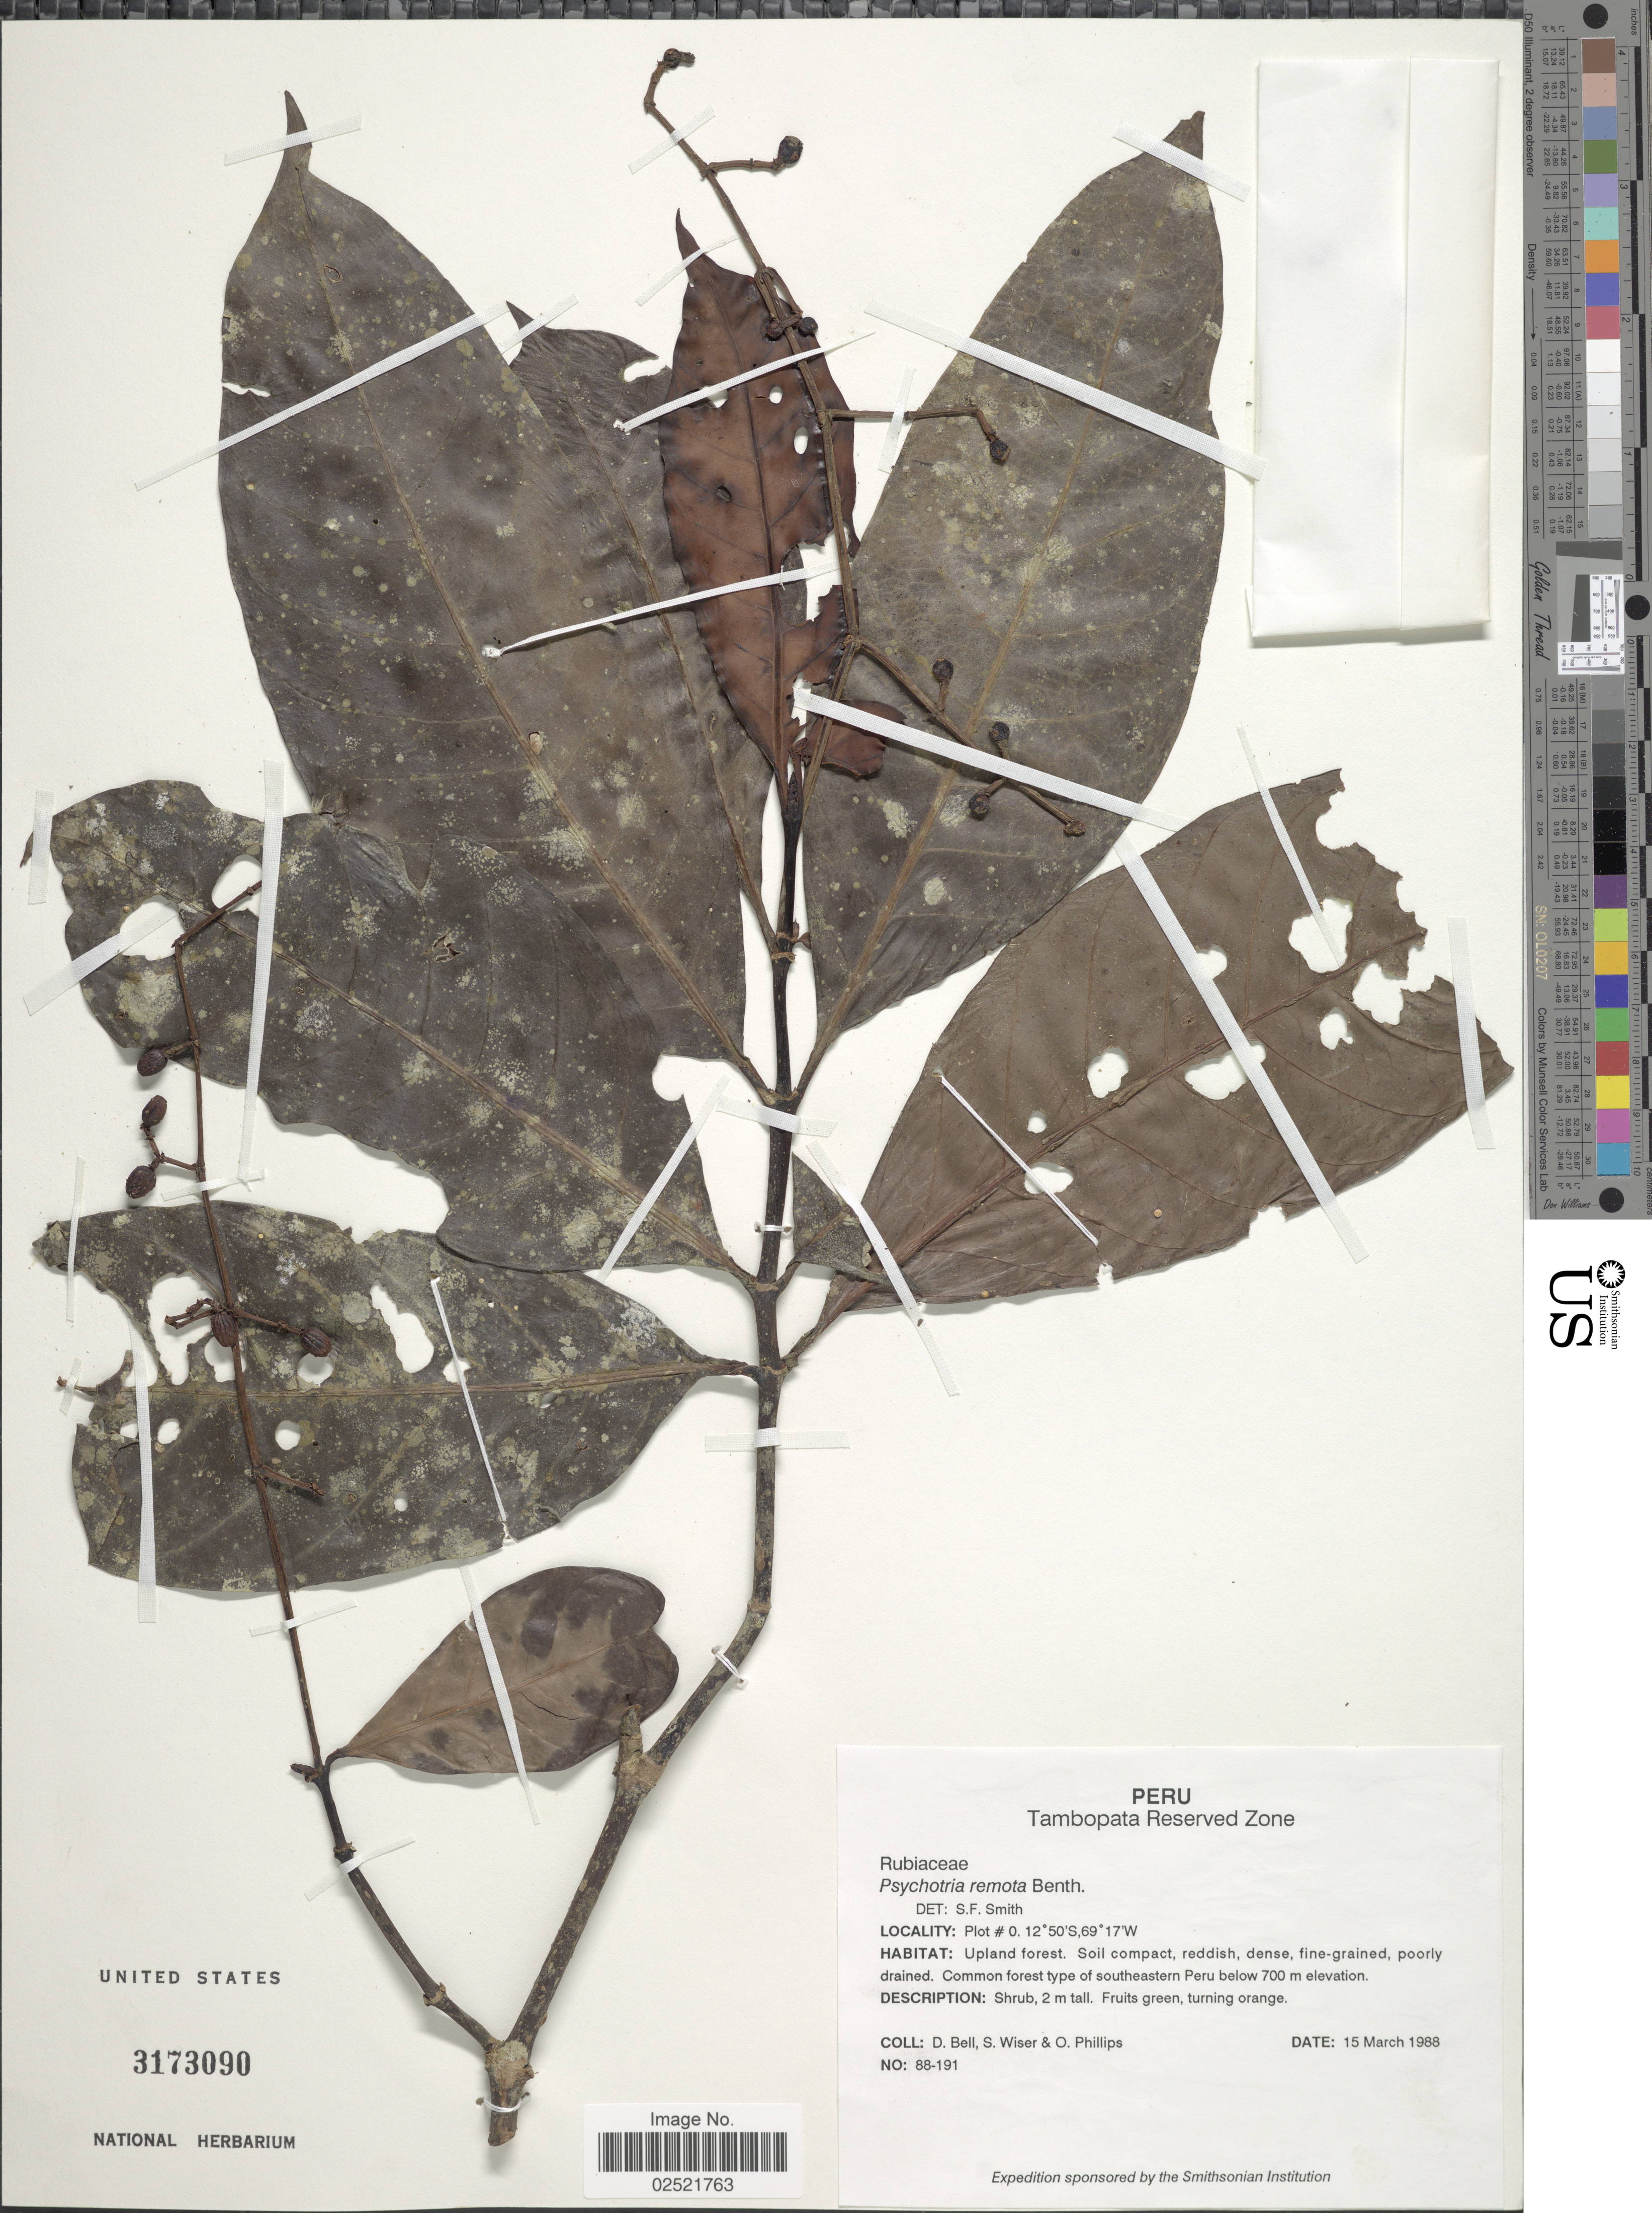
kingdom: Plantae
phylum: Tracheophyta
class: Magnoliopsida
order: Gentianales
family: Rubiaceae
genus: Psychotria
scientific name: Psychotria remota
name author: Benth.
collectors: D. A. Bell, S. Wiser & O. Phillips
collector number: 88-191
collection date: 1988-03-15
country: Peru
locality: Tambopata Reserved Zone, Plot #0, southeastern Peru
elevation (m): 700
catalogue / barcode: US 3173090